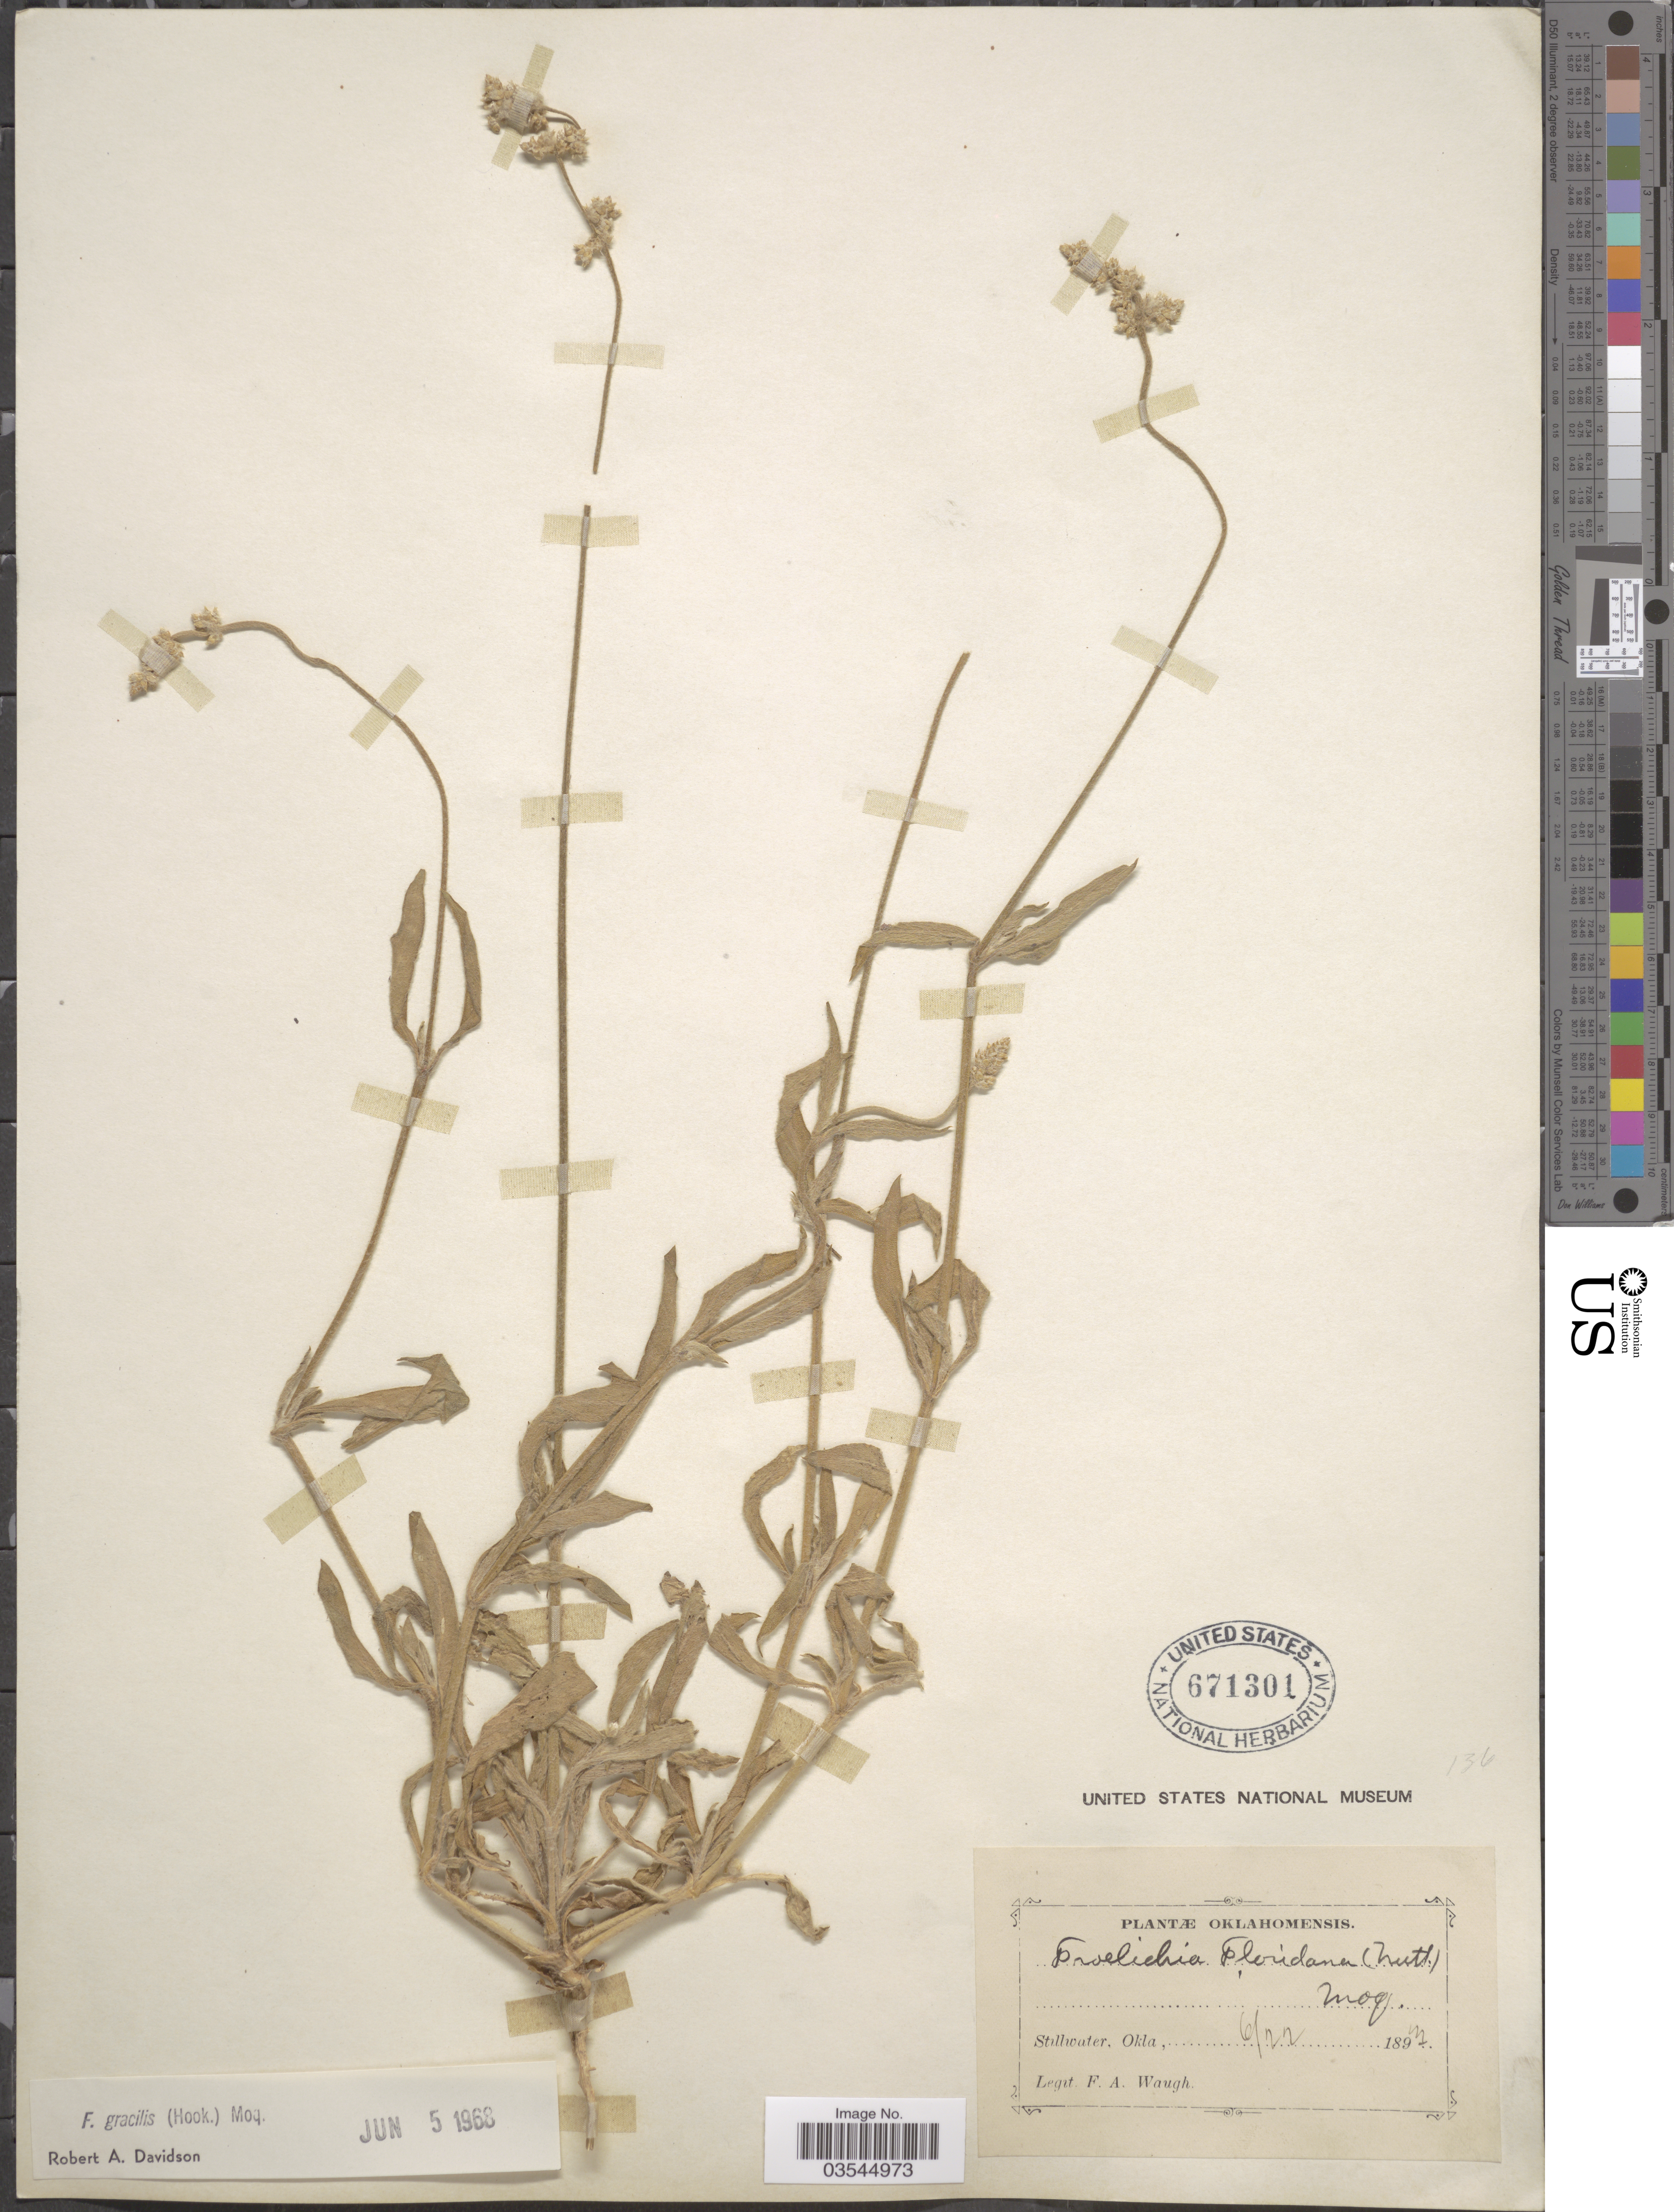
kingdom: Plantae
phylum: Tracheophyta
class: Magnoliopsida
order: Caryophyllales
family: Amaranthaceae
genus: Froelichia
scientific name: Froelichia gracilis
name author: (Hook.) Moq.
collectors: F. Waugh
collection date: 1897-06-22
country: United States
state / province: Oklahoma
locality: Stillwater.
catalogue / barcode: US 671301